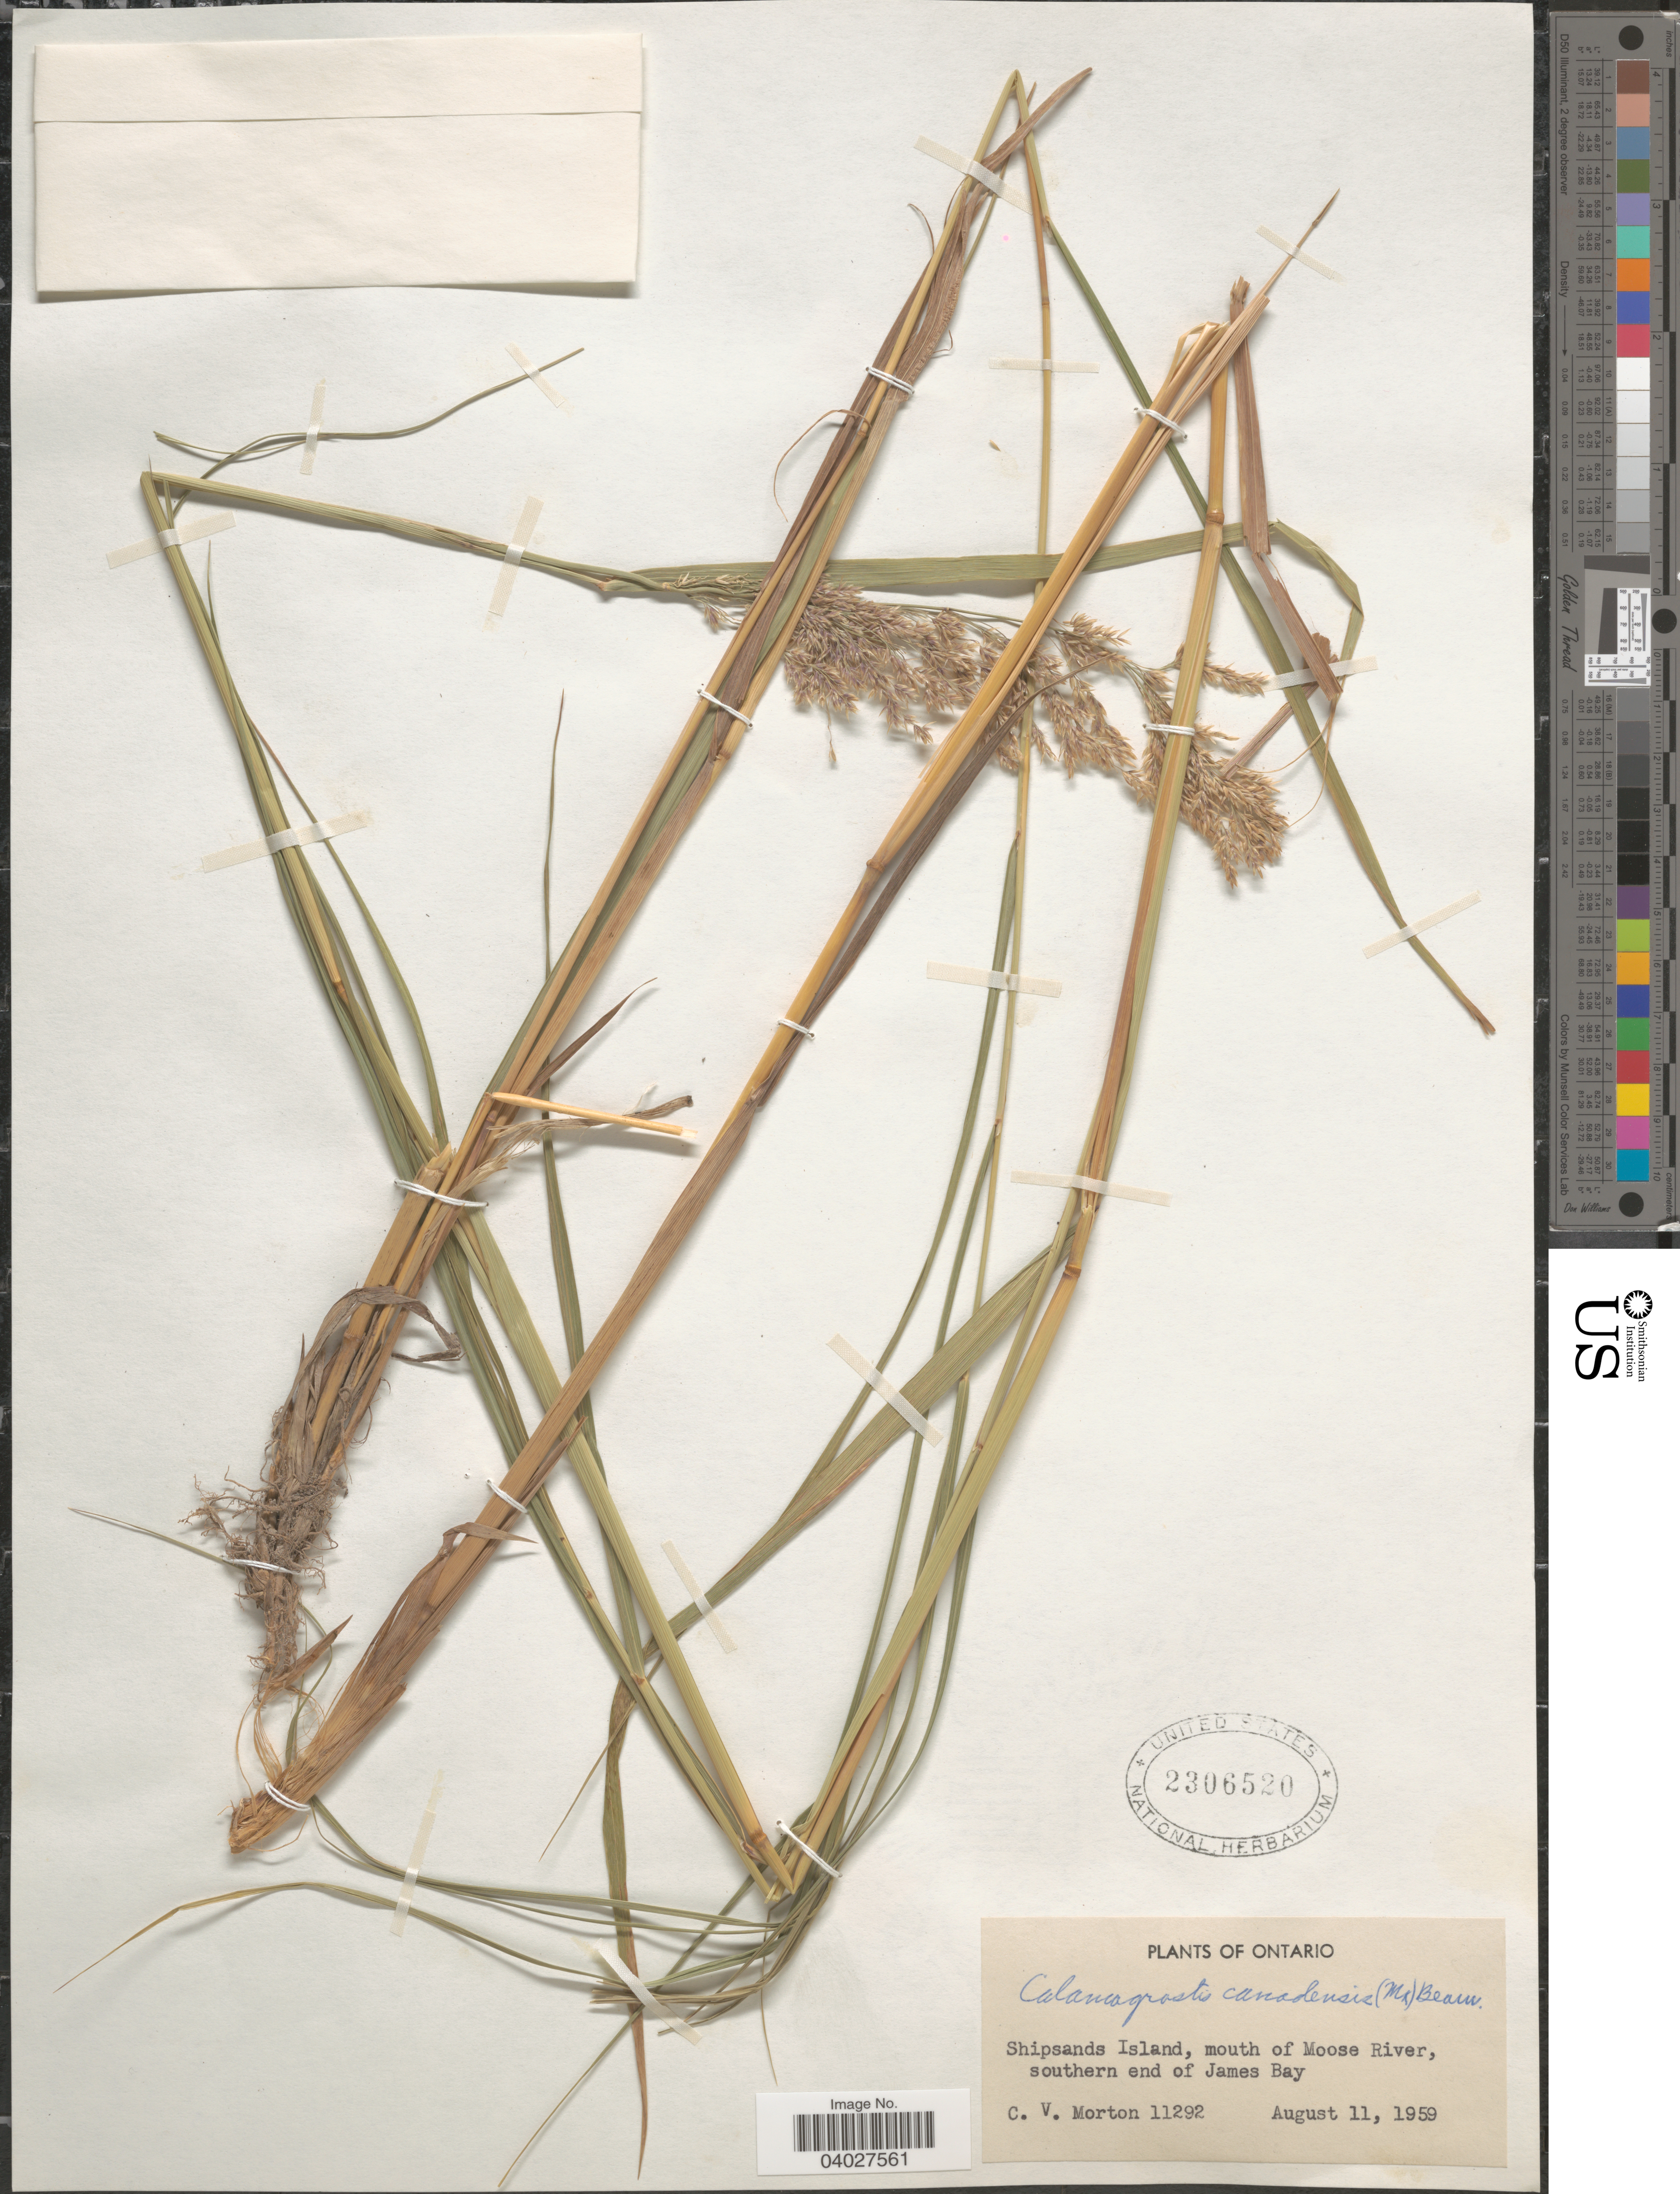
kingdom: Plantae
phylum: Tracheophyta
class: Liliopsida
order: Poales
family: Poaceae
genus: Calamagrostis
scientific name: Calamagrostis canadensis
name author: (Michx.) P. Beauv.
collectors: C. V. Morton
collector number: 11292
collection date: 1959-08-11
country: Canada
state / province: Ontario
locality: Shipslands Island, mouth of Moose River, southern end of James Bay.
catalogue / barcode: US 2306520